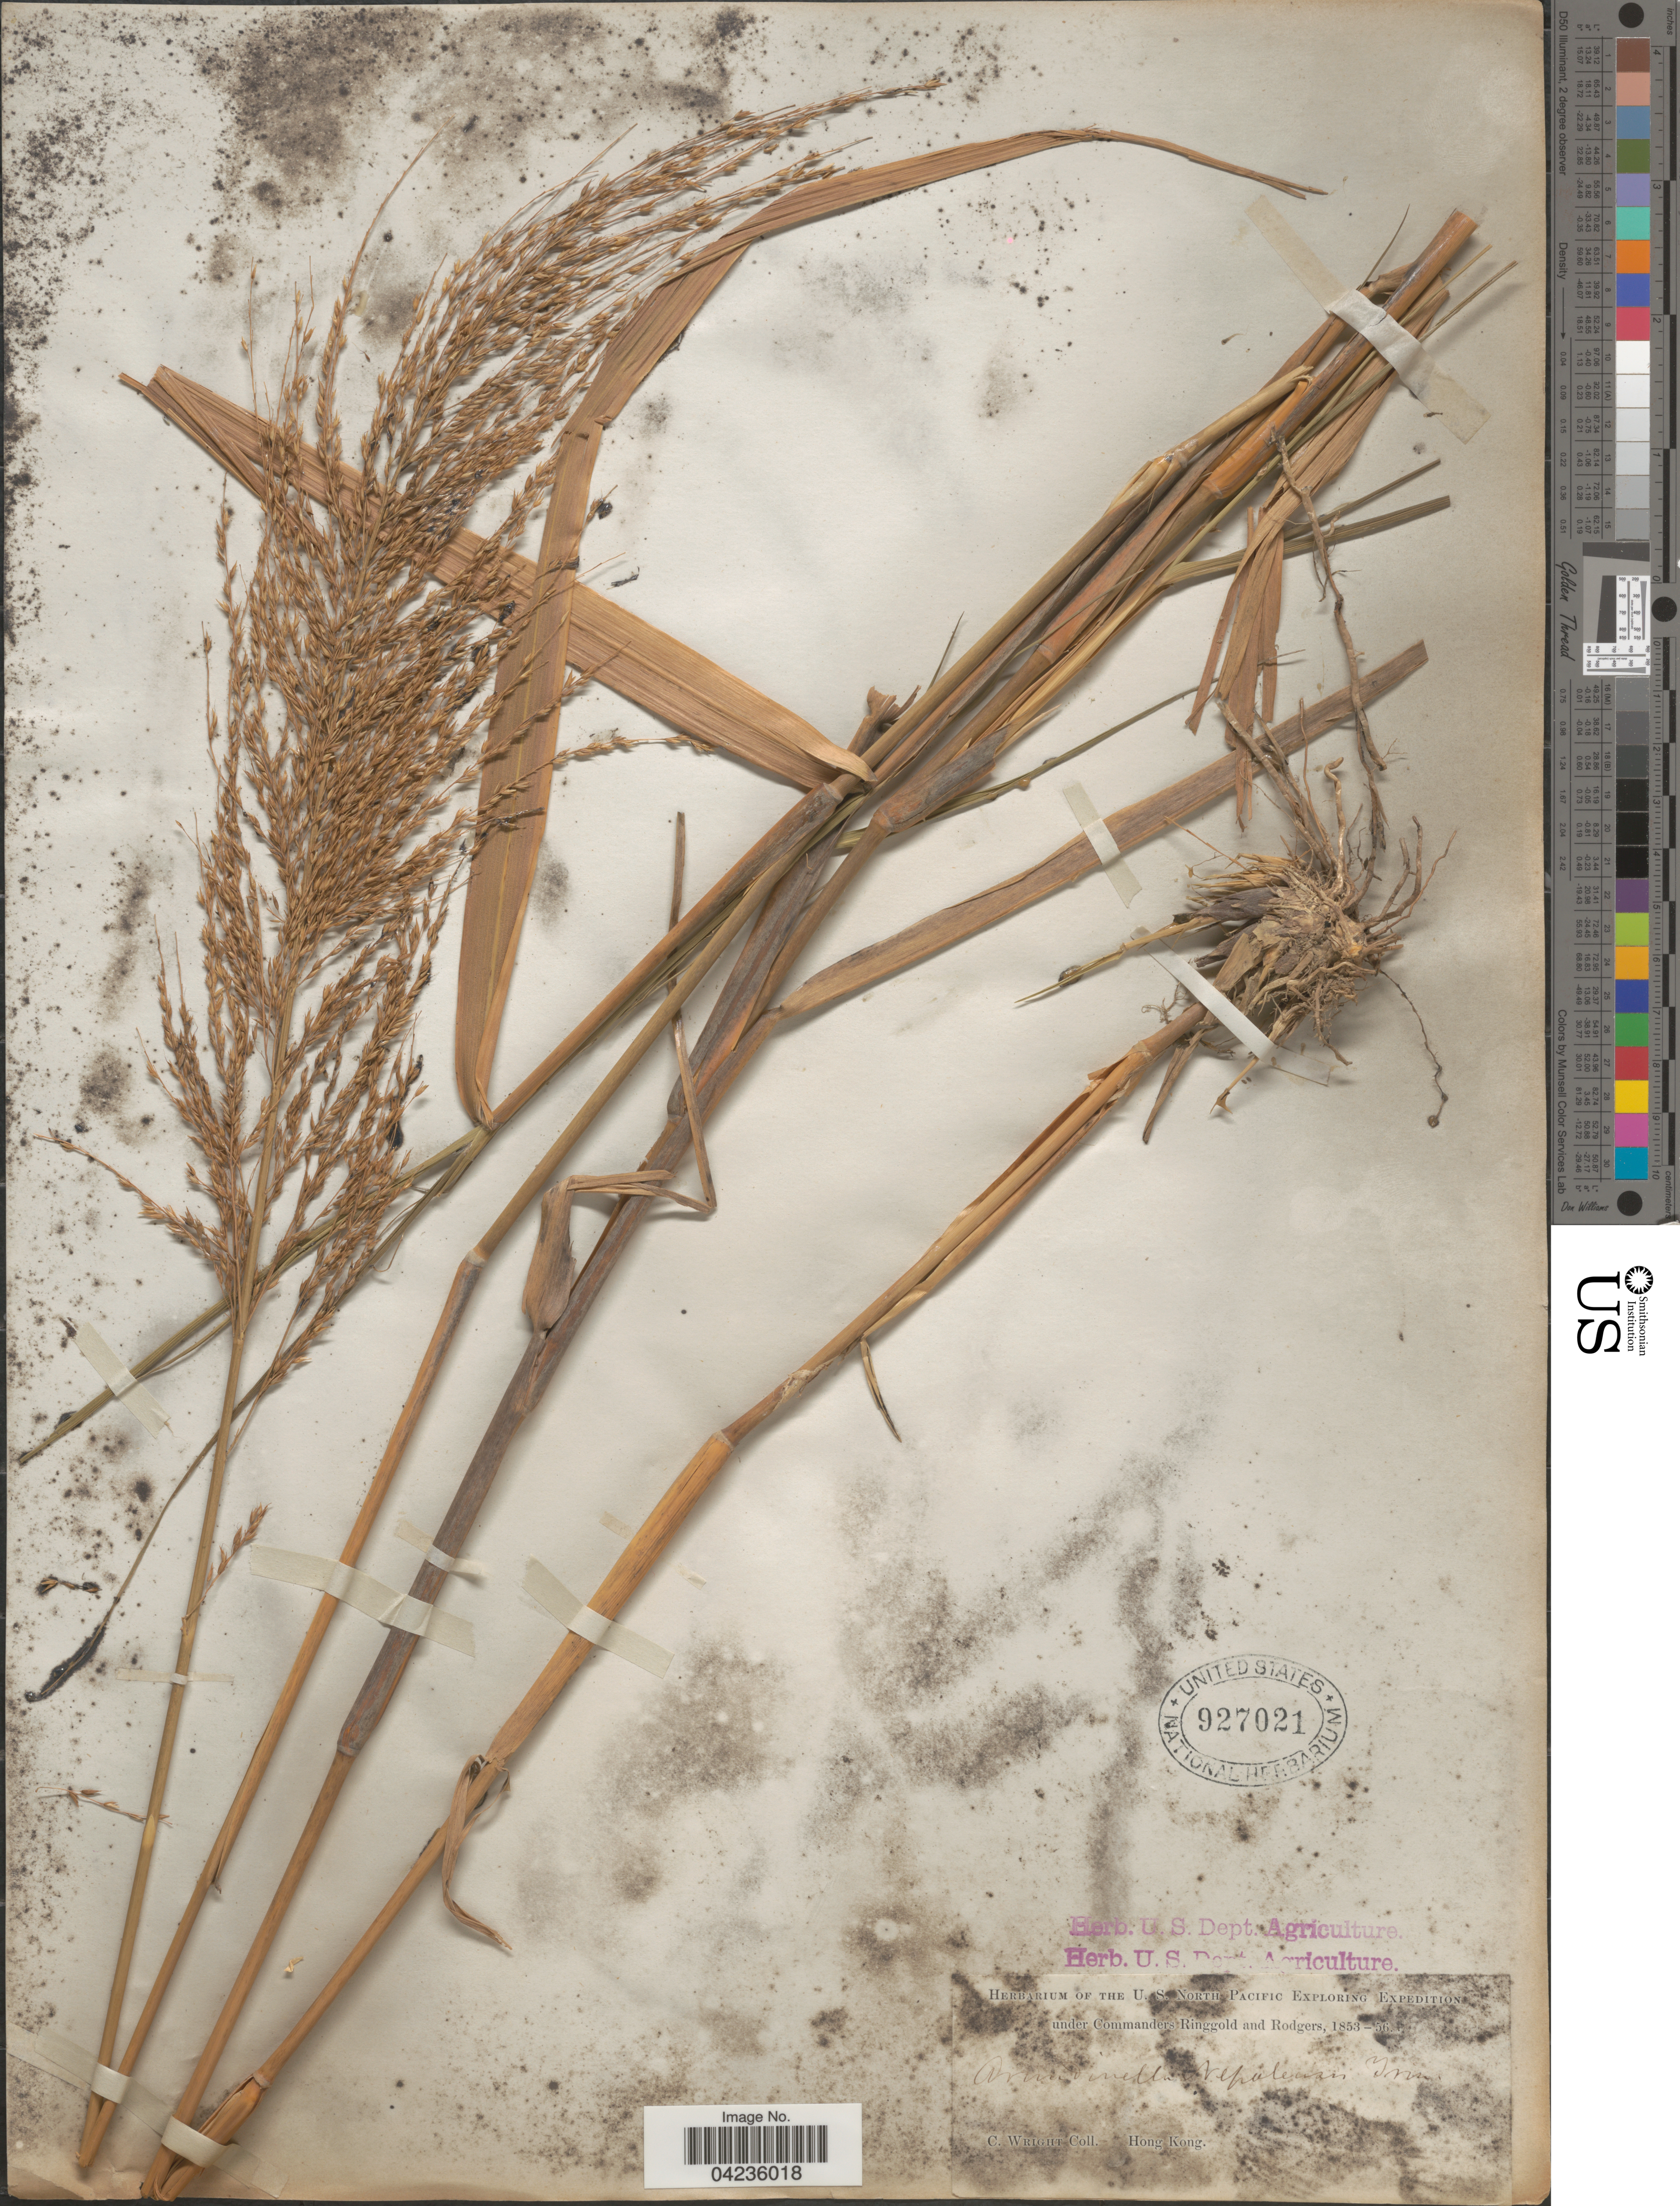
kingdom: Plantae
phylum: Tracheophyta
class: Liliopsida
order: Poales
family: Poaceae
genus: Arundinella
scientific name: Arundinella nepalensis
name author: Trin.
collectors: C. Wright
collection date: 1853/1856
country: China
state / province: Hong Kong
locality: The U. S. North Pacific Exploring Expedition.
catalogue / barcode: US 927021